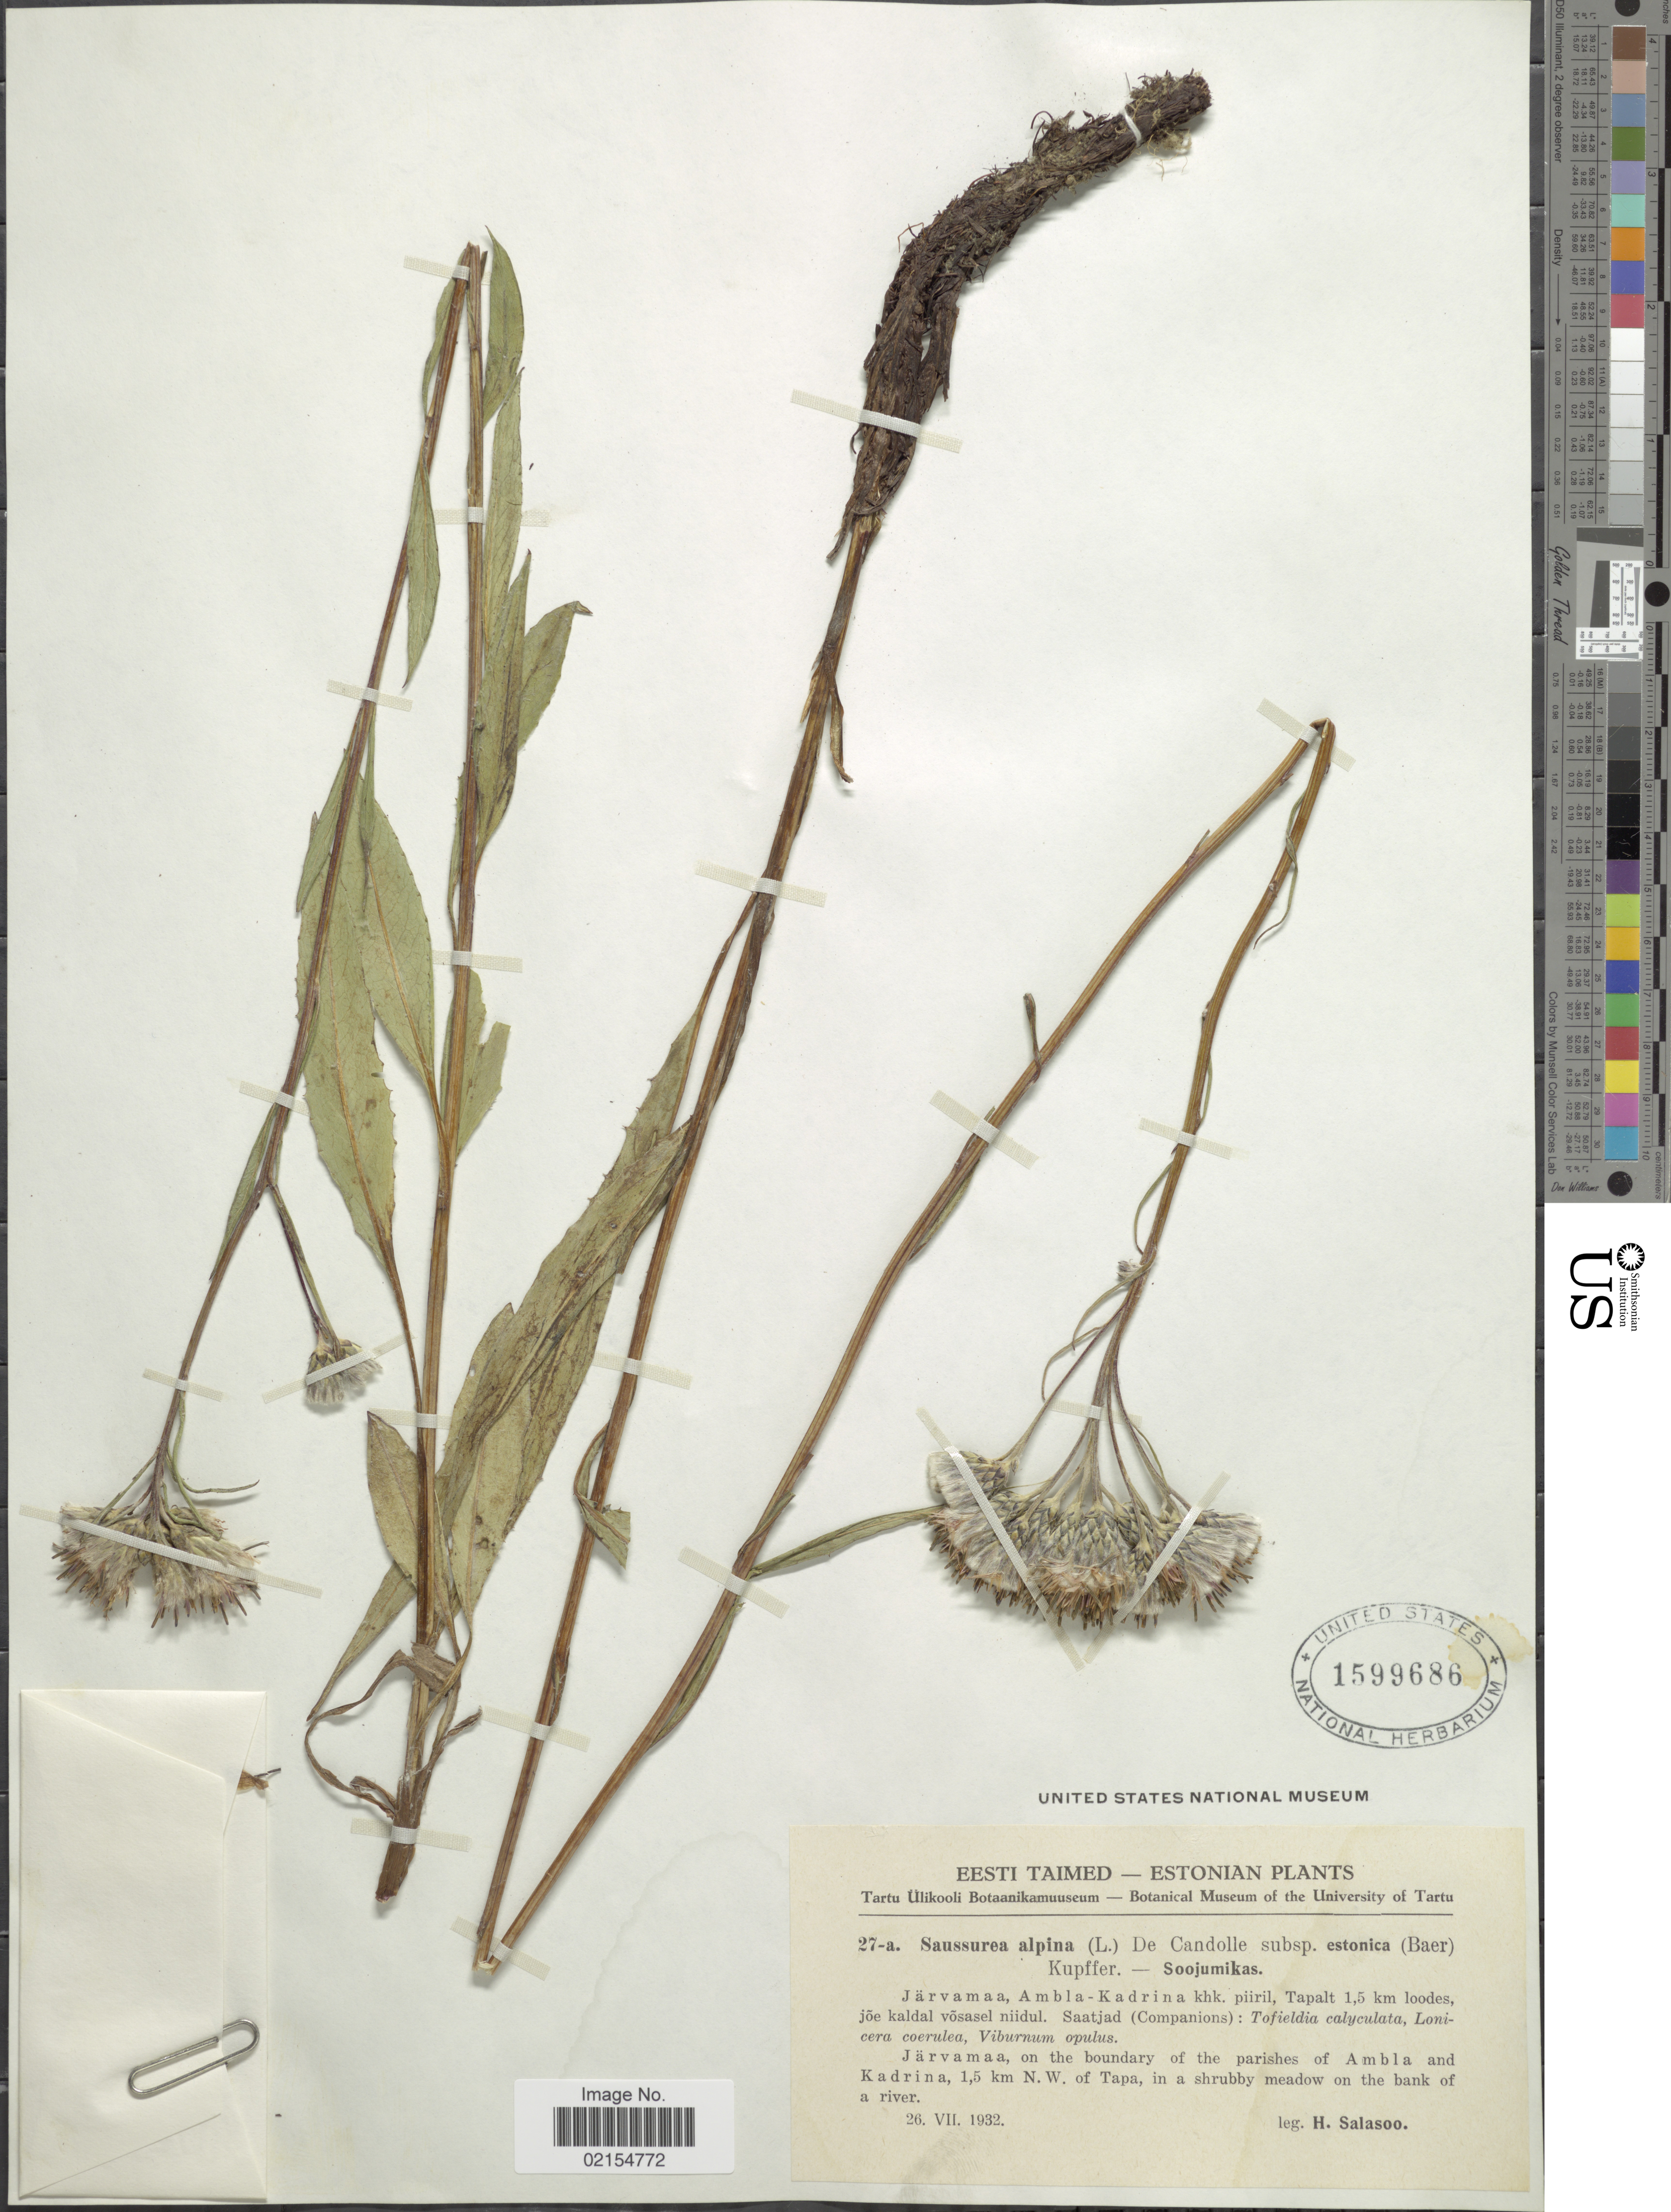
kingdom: Plantae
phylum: Tracheophyta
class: Magnoliopsida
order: Asterales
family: Asteraceae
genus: Saussurea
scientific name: Saussurea alpina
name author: (L.) DC.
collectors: H. Salasoo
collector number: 27-a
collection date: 1932-07-26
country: Estonia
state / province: Järvamaa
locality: Eesti Taimed, Estonian, Jarvamaa, on the boundary of the parishes of ambla and Kadrina, 1.5 km N. W. of Tapa, in a shrubby meadow on the bank of a river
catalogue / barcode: US 1599686